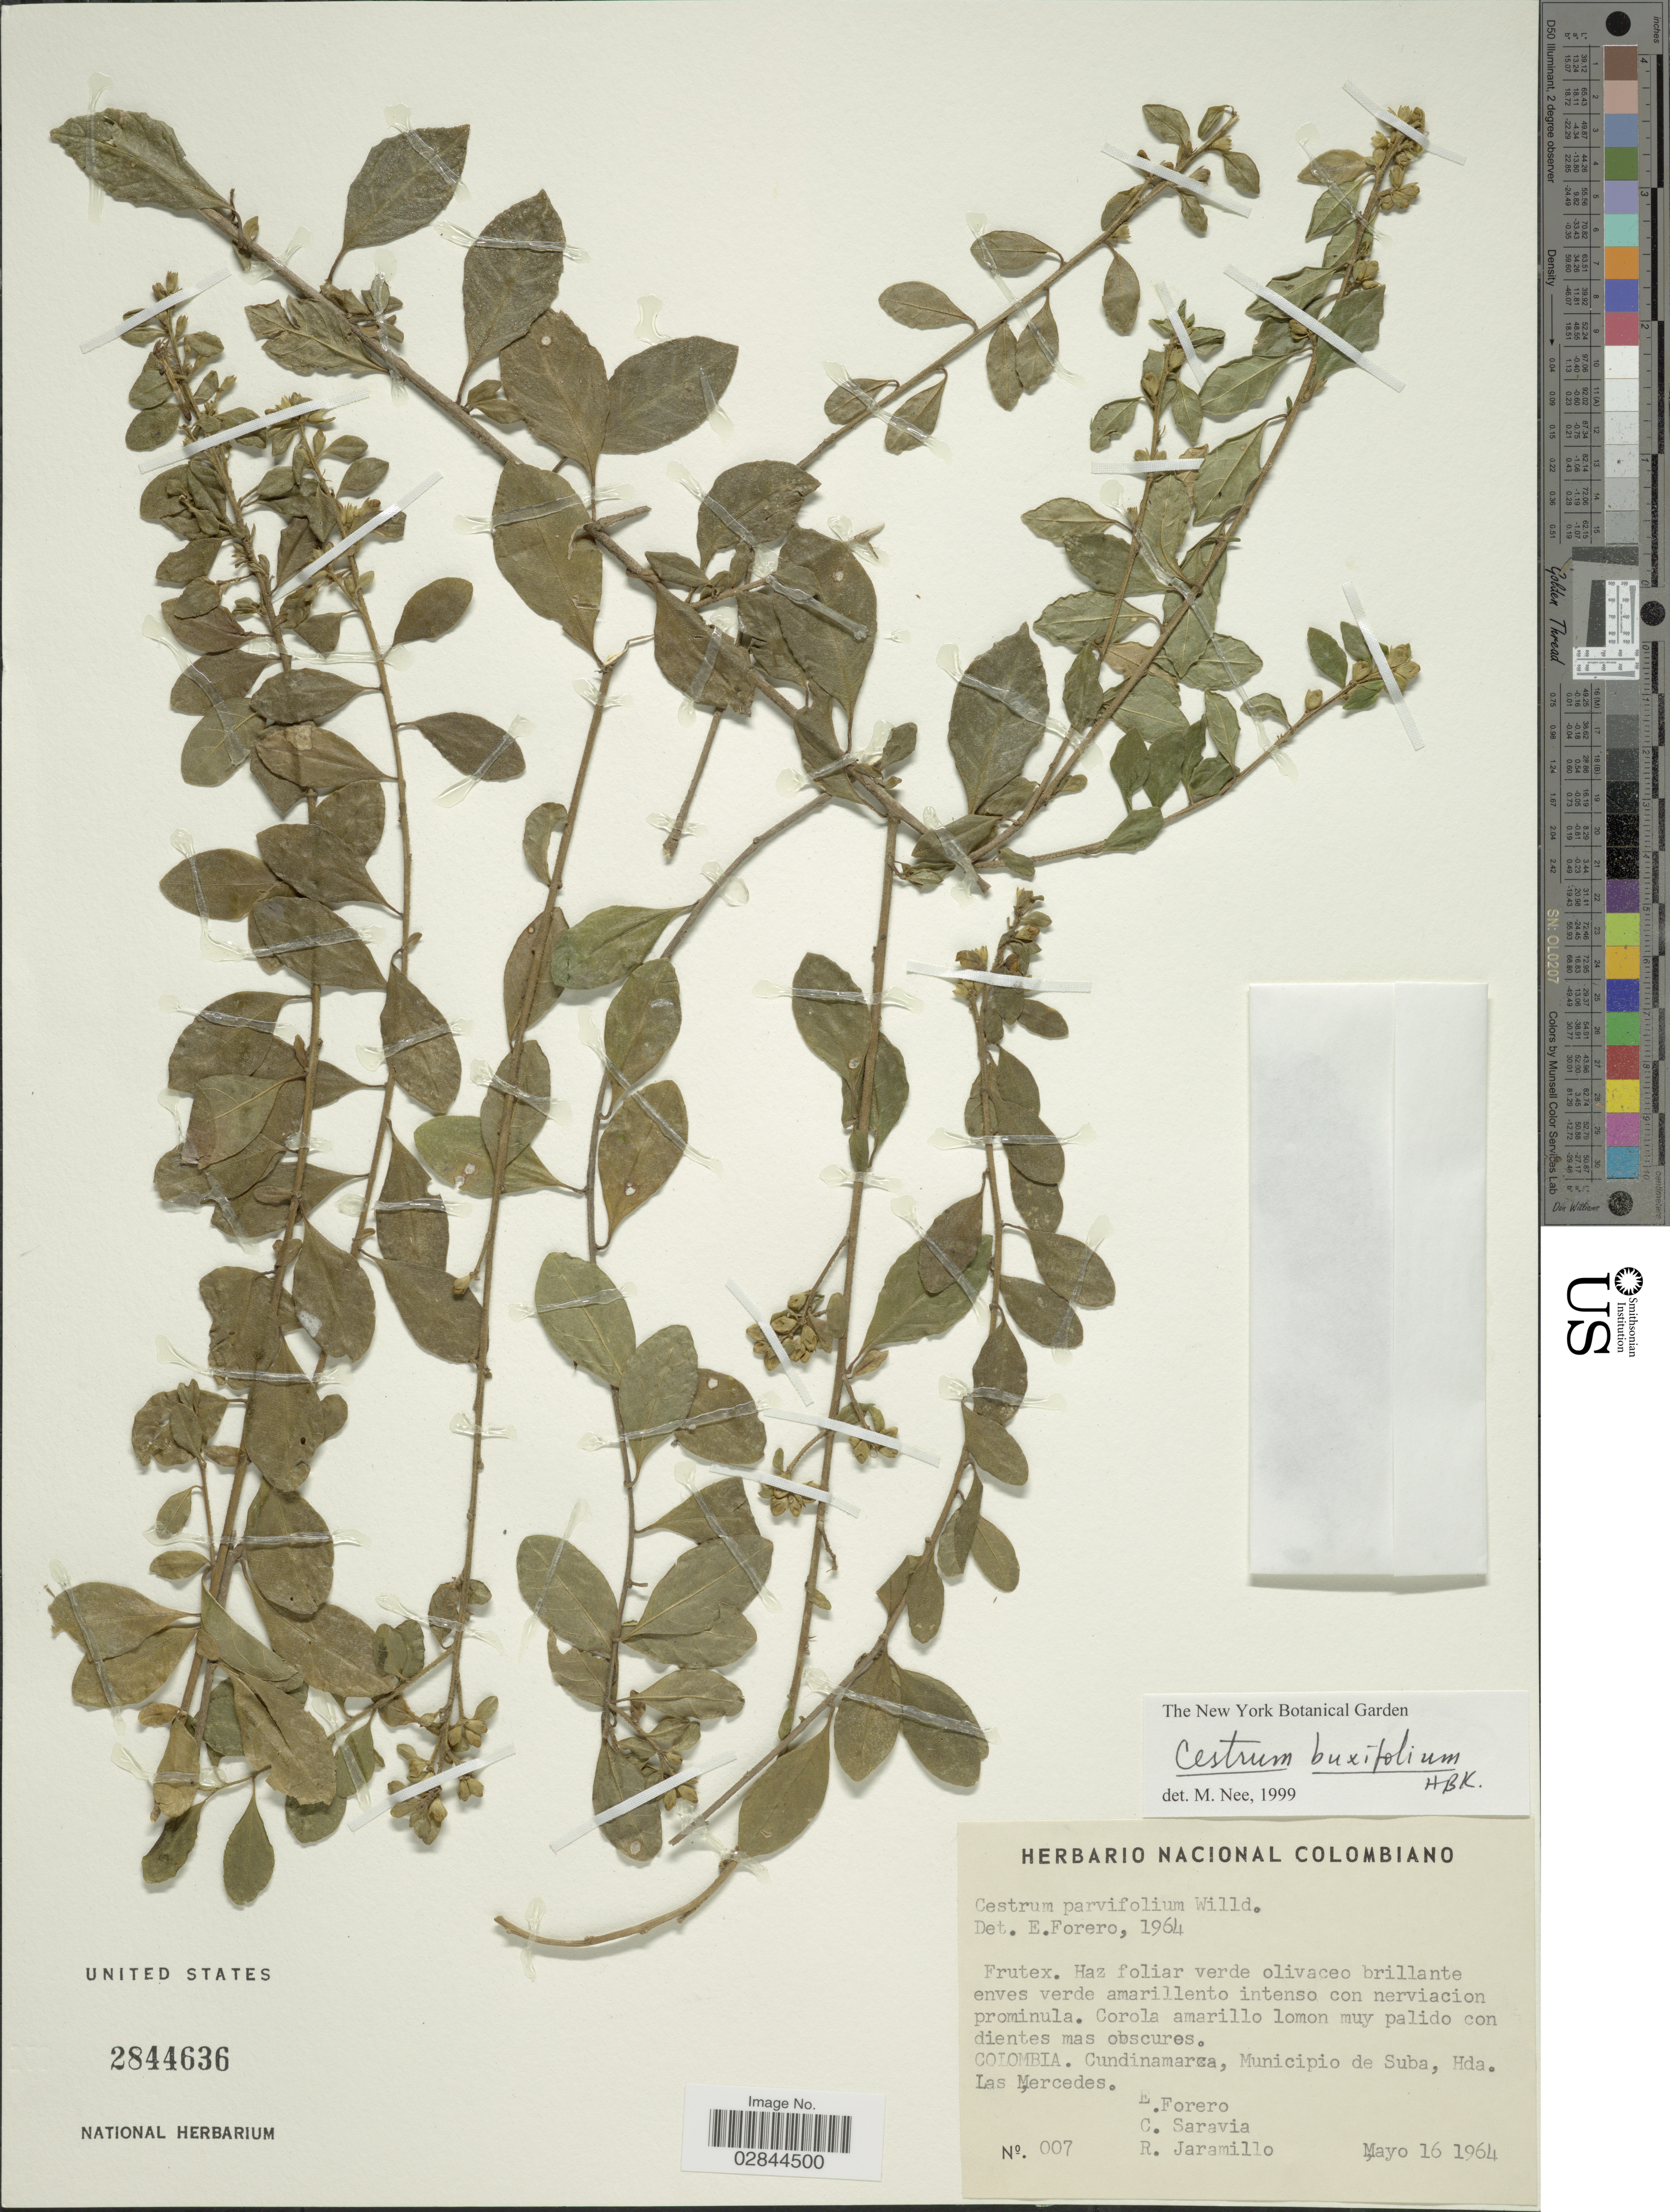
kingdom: Plantae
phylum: Tracheophyta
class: Magnoliopsida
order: Solanales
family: Solanaceae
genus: Cestrum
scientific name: Cestrum buxifolium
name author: Kunth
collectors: E. Forero, C. Saravia & R. Jaramillo M.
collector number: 007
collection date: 1964-05-16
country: Colombia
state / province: Cundinamarca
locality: Municipio de Suba, Hda. Las Mercedes.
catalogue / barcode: US 2844636